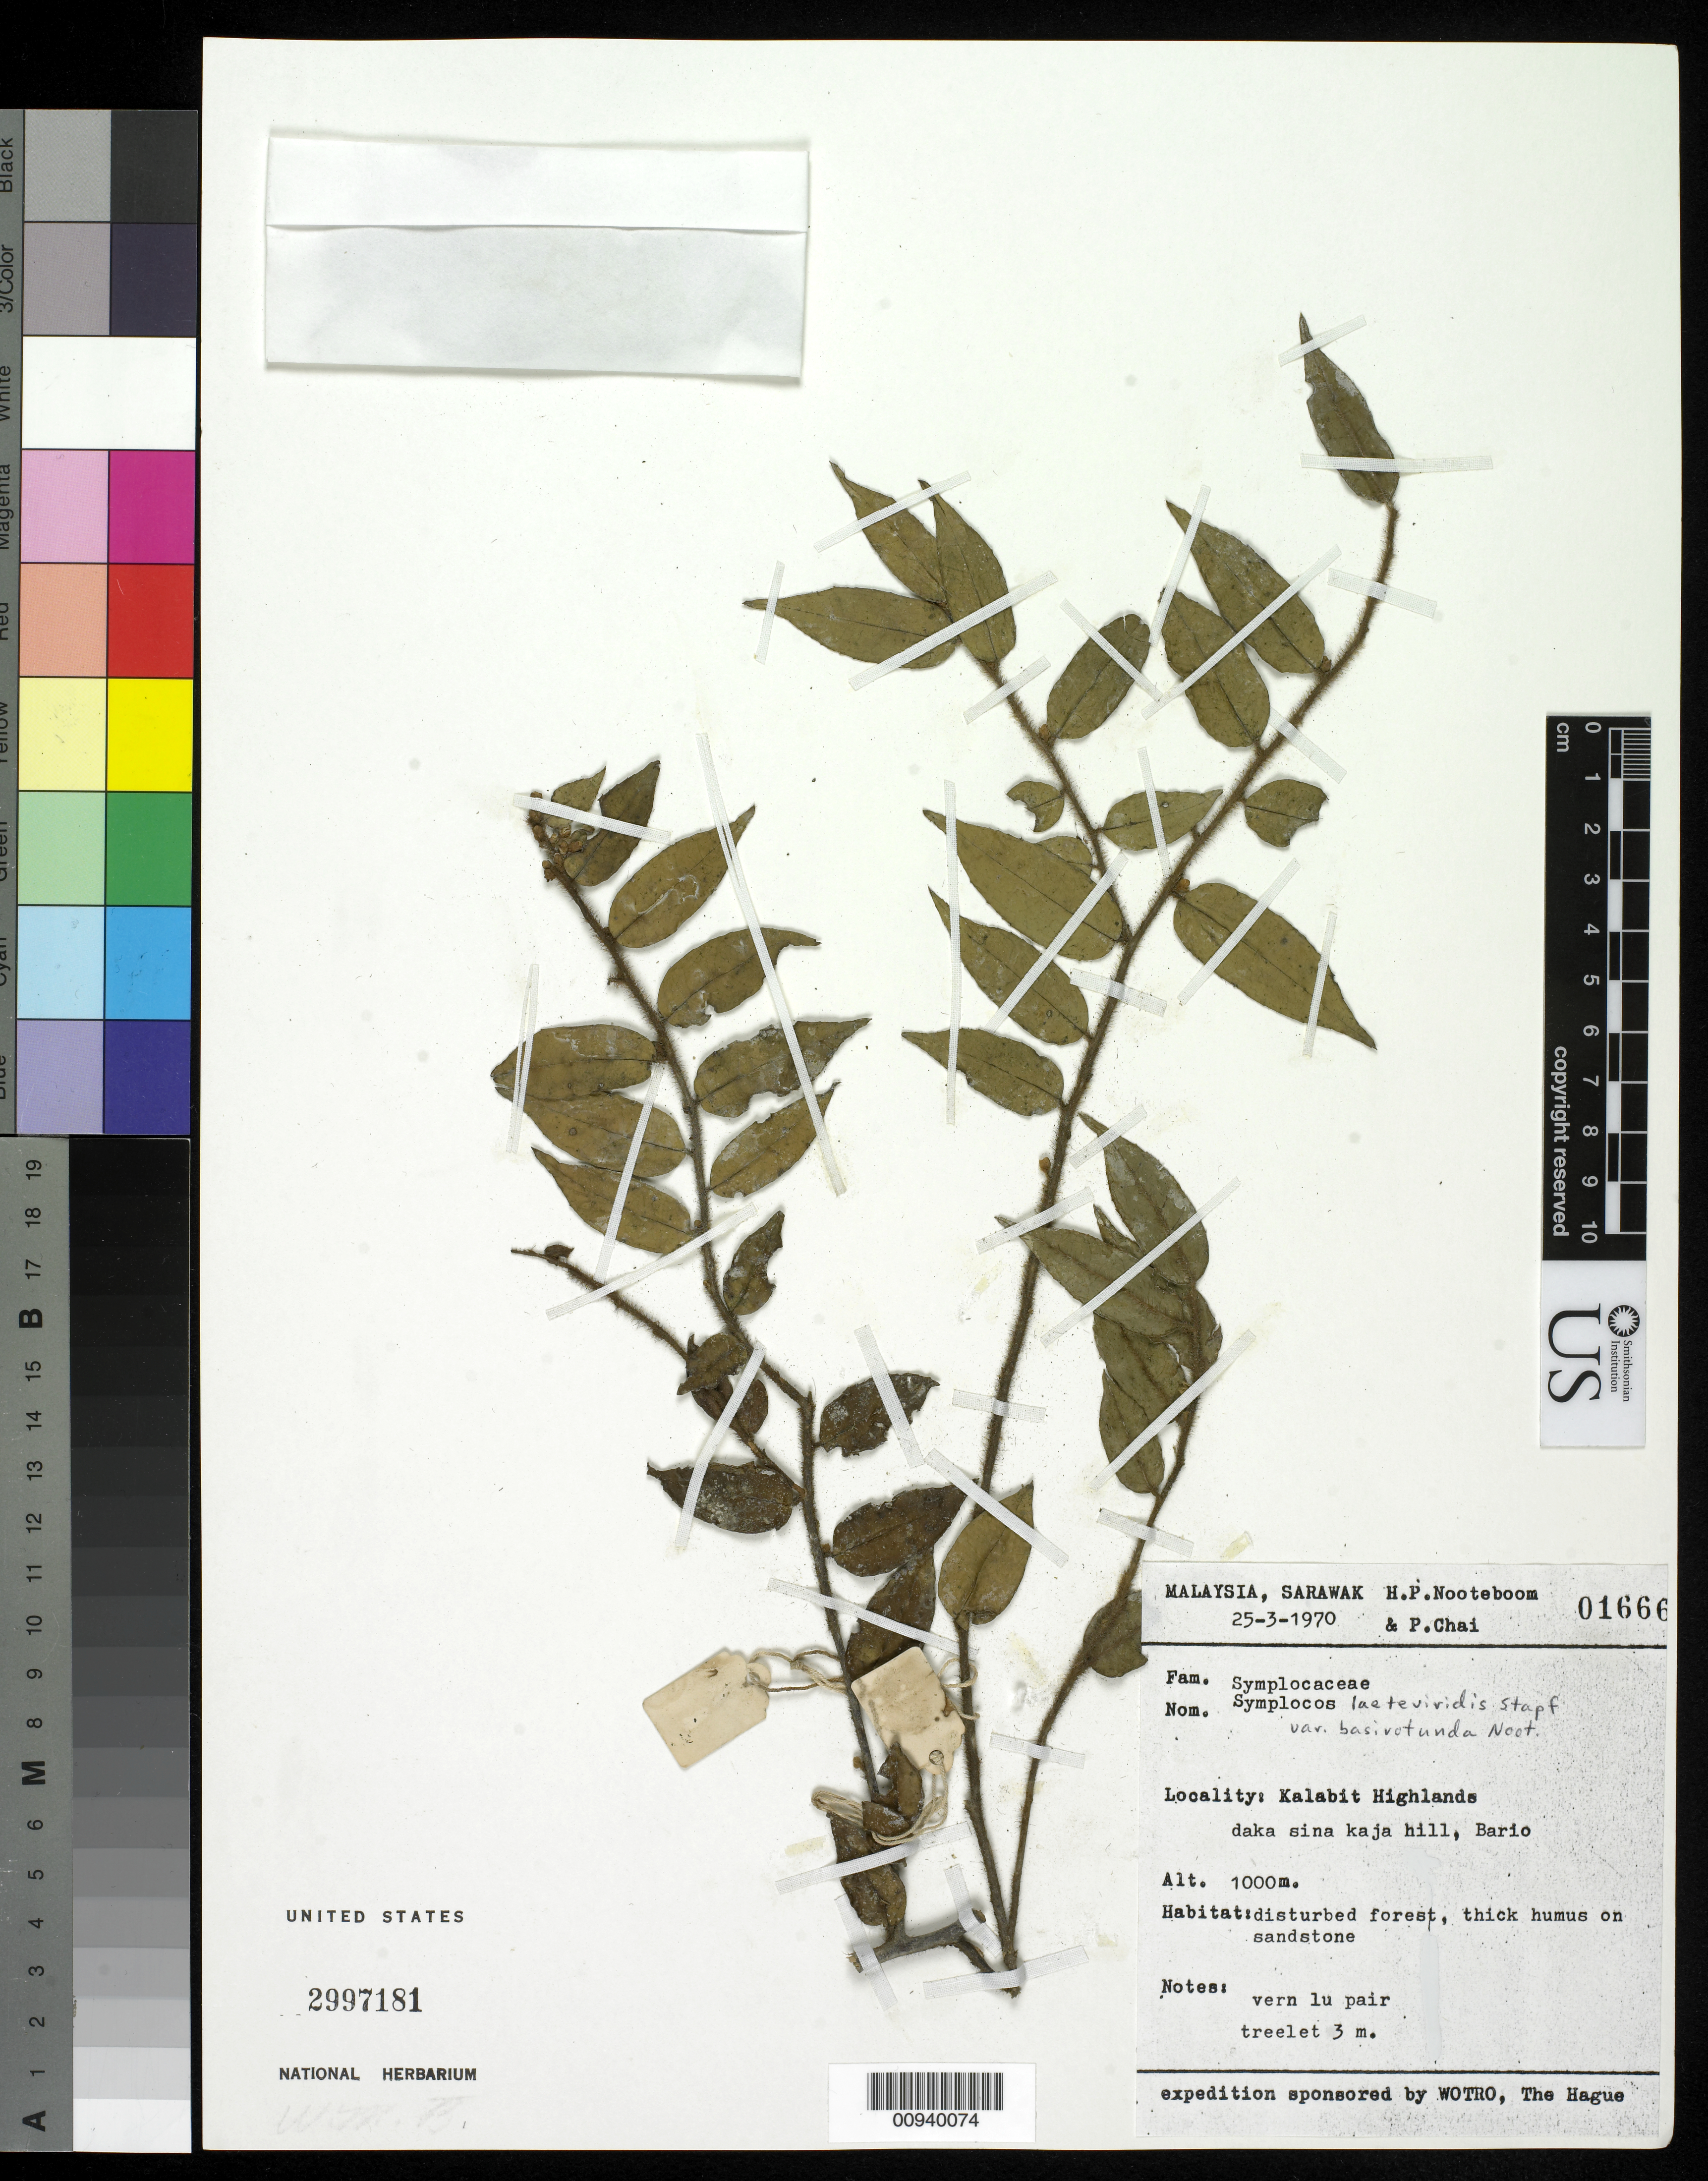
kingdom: Plantae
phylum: Tracheophyta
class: Magnoliopsida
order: Ericales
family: Symplocaceae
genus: Symplocos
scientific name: Symplocos laeteviridis var. basirotunda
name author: Noot.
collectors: H. P. Nooteboom & P. Chai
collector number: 1666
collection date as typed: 25 Mar 1970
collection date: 1970-03-25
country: Malaysia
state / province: Sarawak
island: Borneo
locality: Kalabit Highlands, Daka Sina Kaja Hill, Bario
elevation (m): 1000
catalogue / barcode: US 2997181